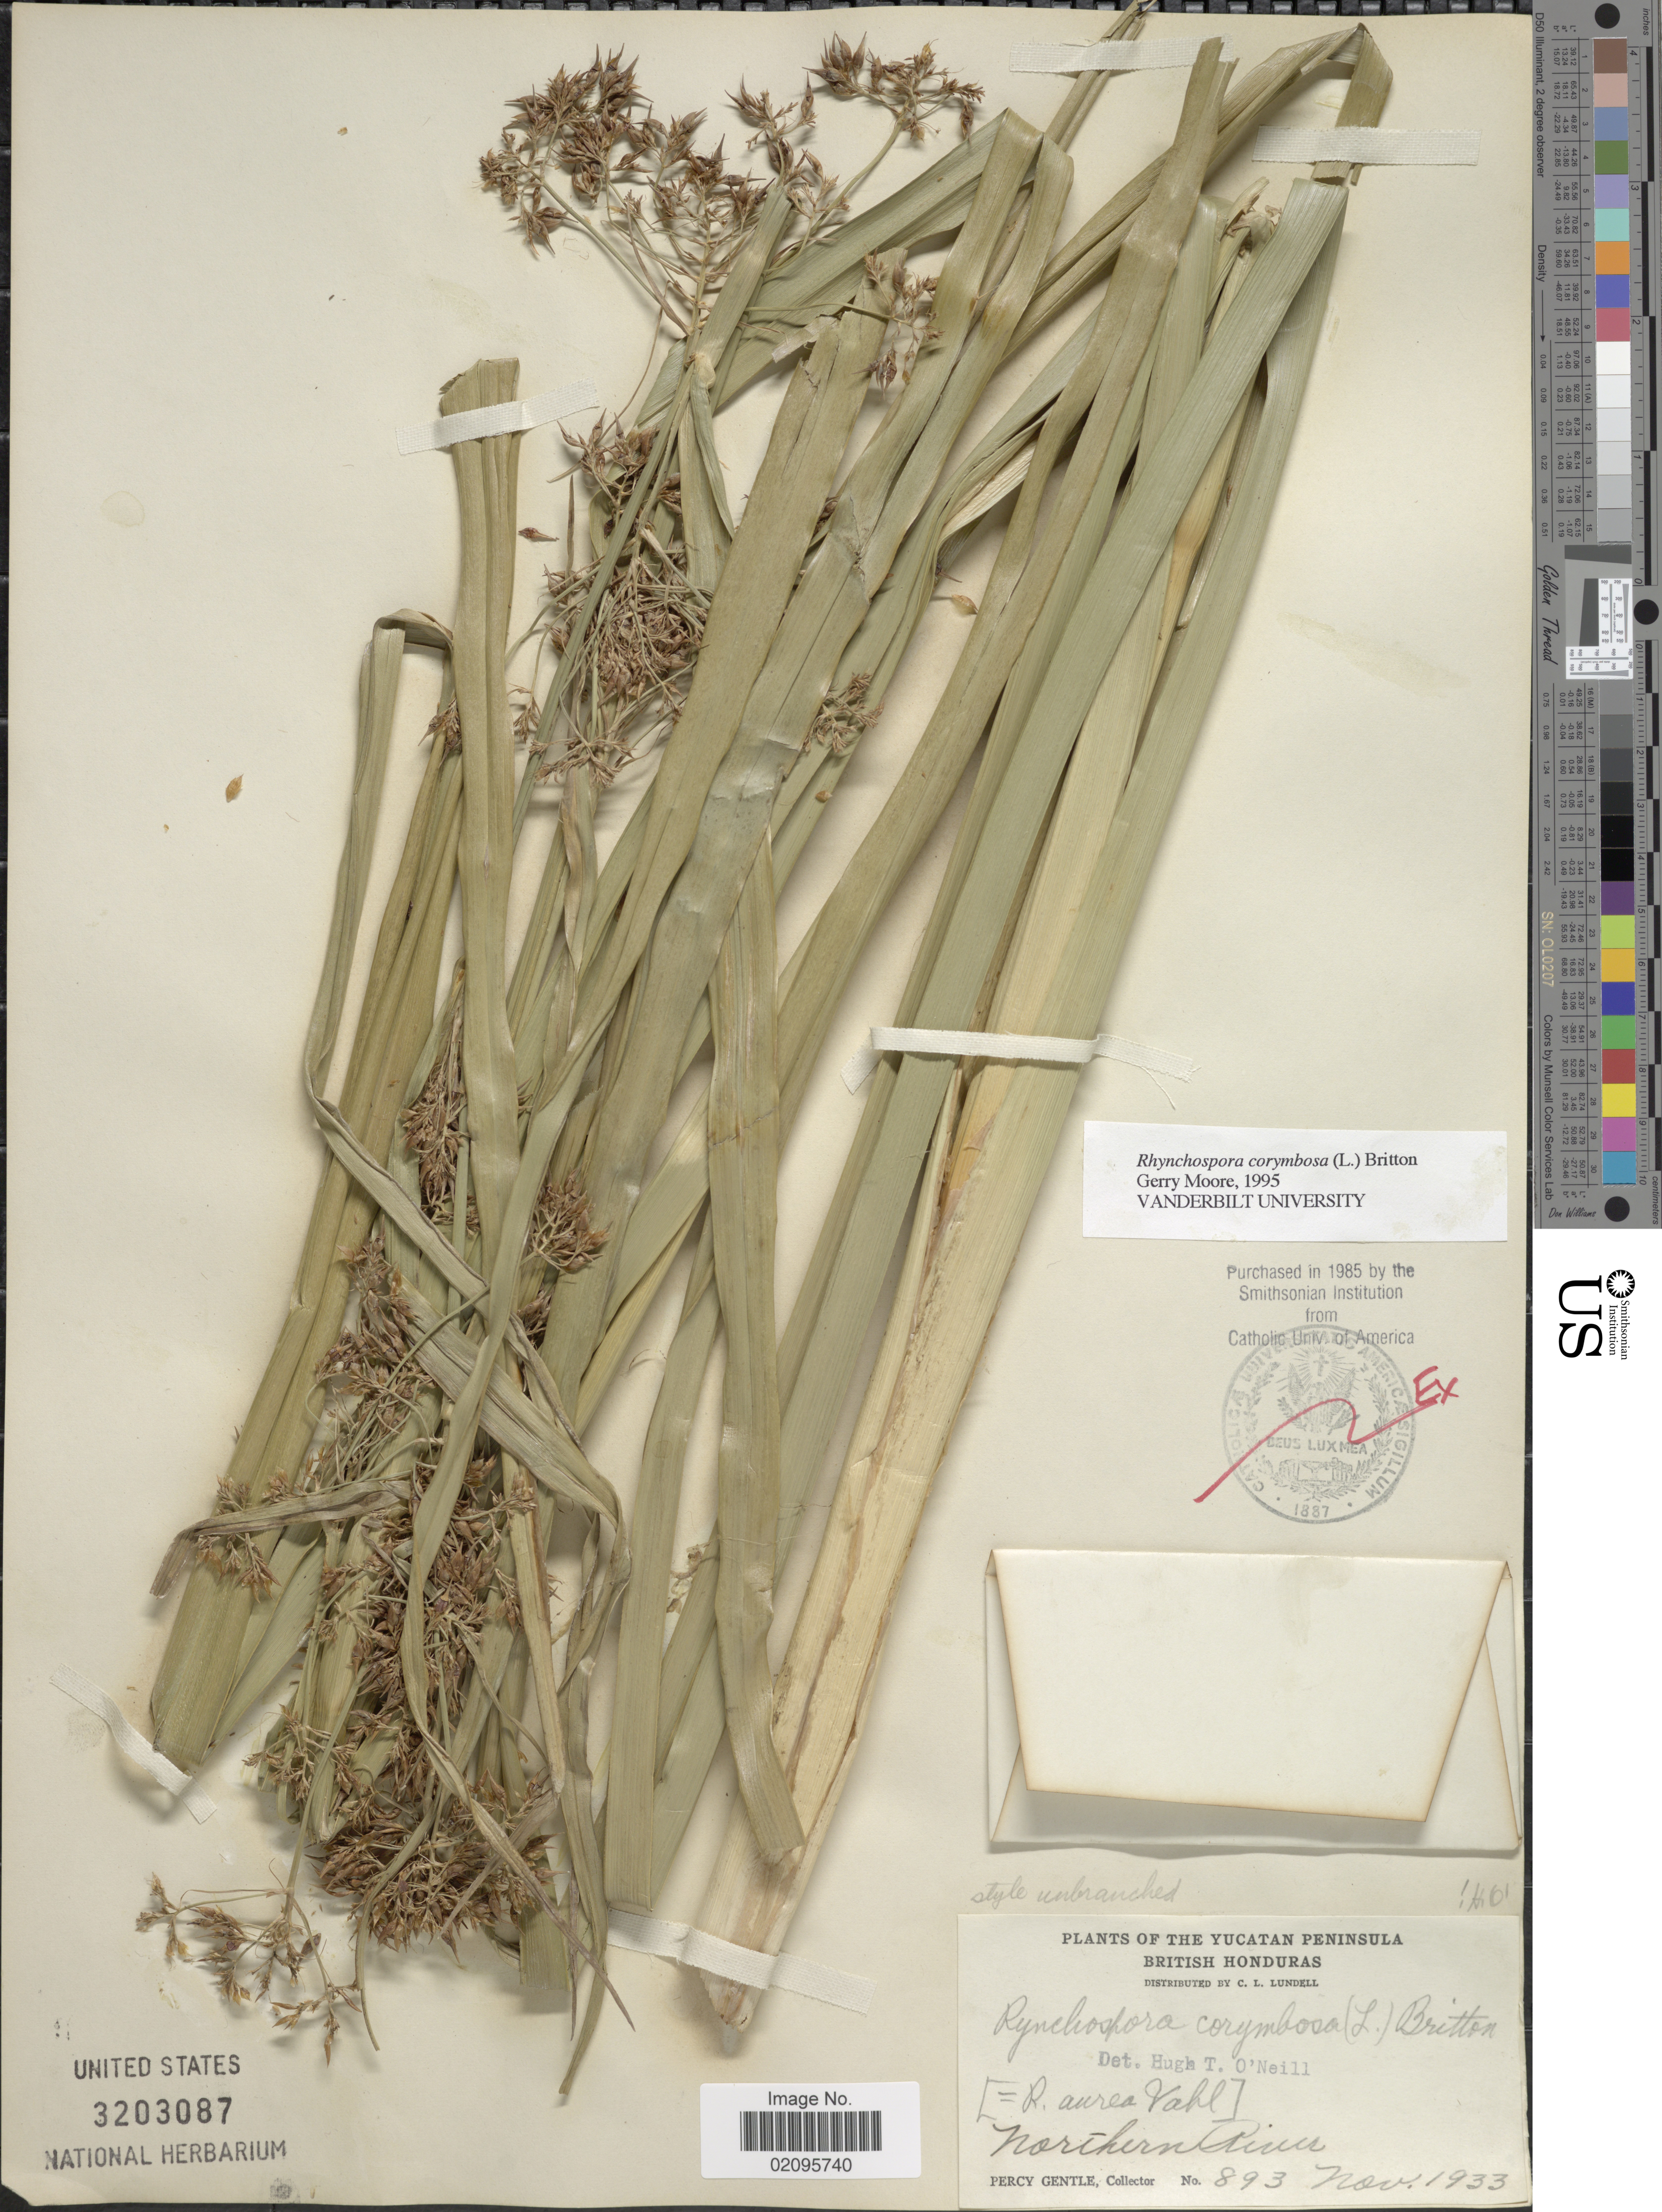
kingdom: Plantae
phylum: Tracheophyta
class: Liliopsida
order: Poales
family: Cyperaceae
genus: Rhynchospora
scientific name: Rhynchospora organensis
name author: C.B. Clarke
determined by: Weber, P., (ICN), Universidade Federal do Rio Grande do Sul (BRAZIL)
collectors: P. H. Gentle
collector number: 893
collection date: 1933-11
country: Belize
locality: British Honduras, Yucatan Peninsula, Northern River.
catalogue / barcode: US 3203087